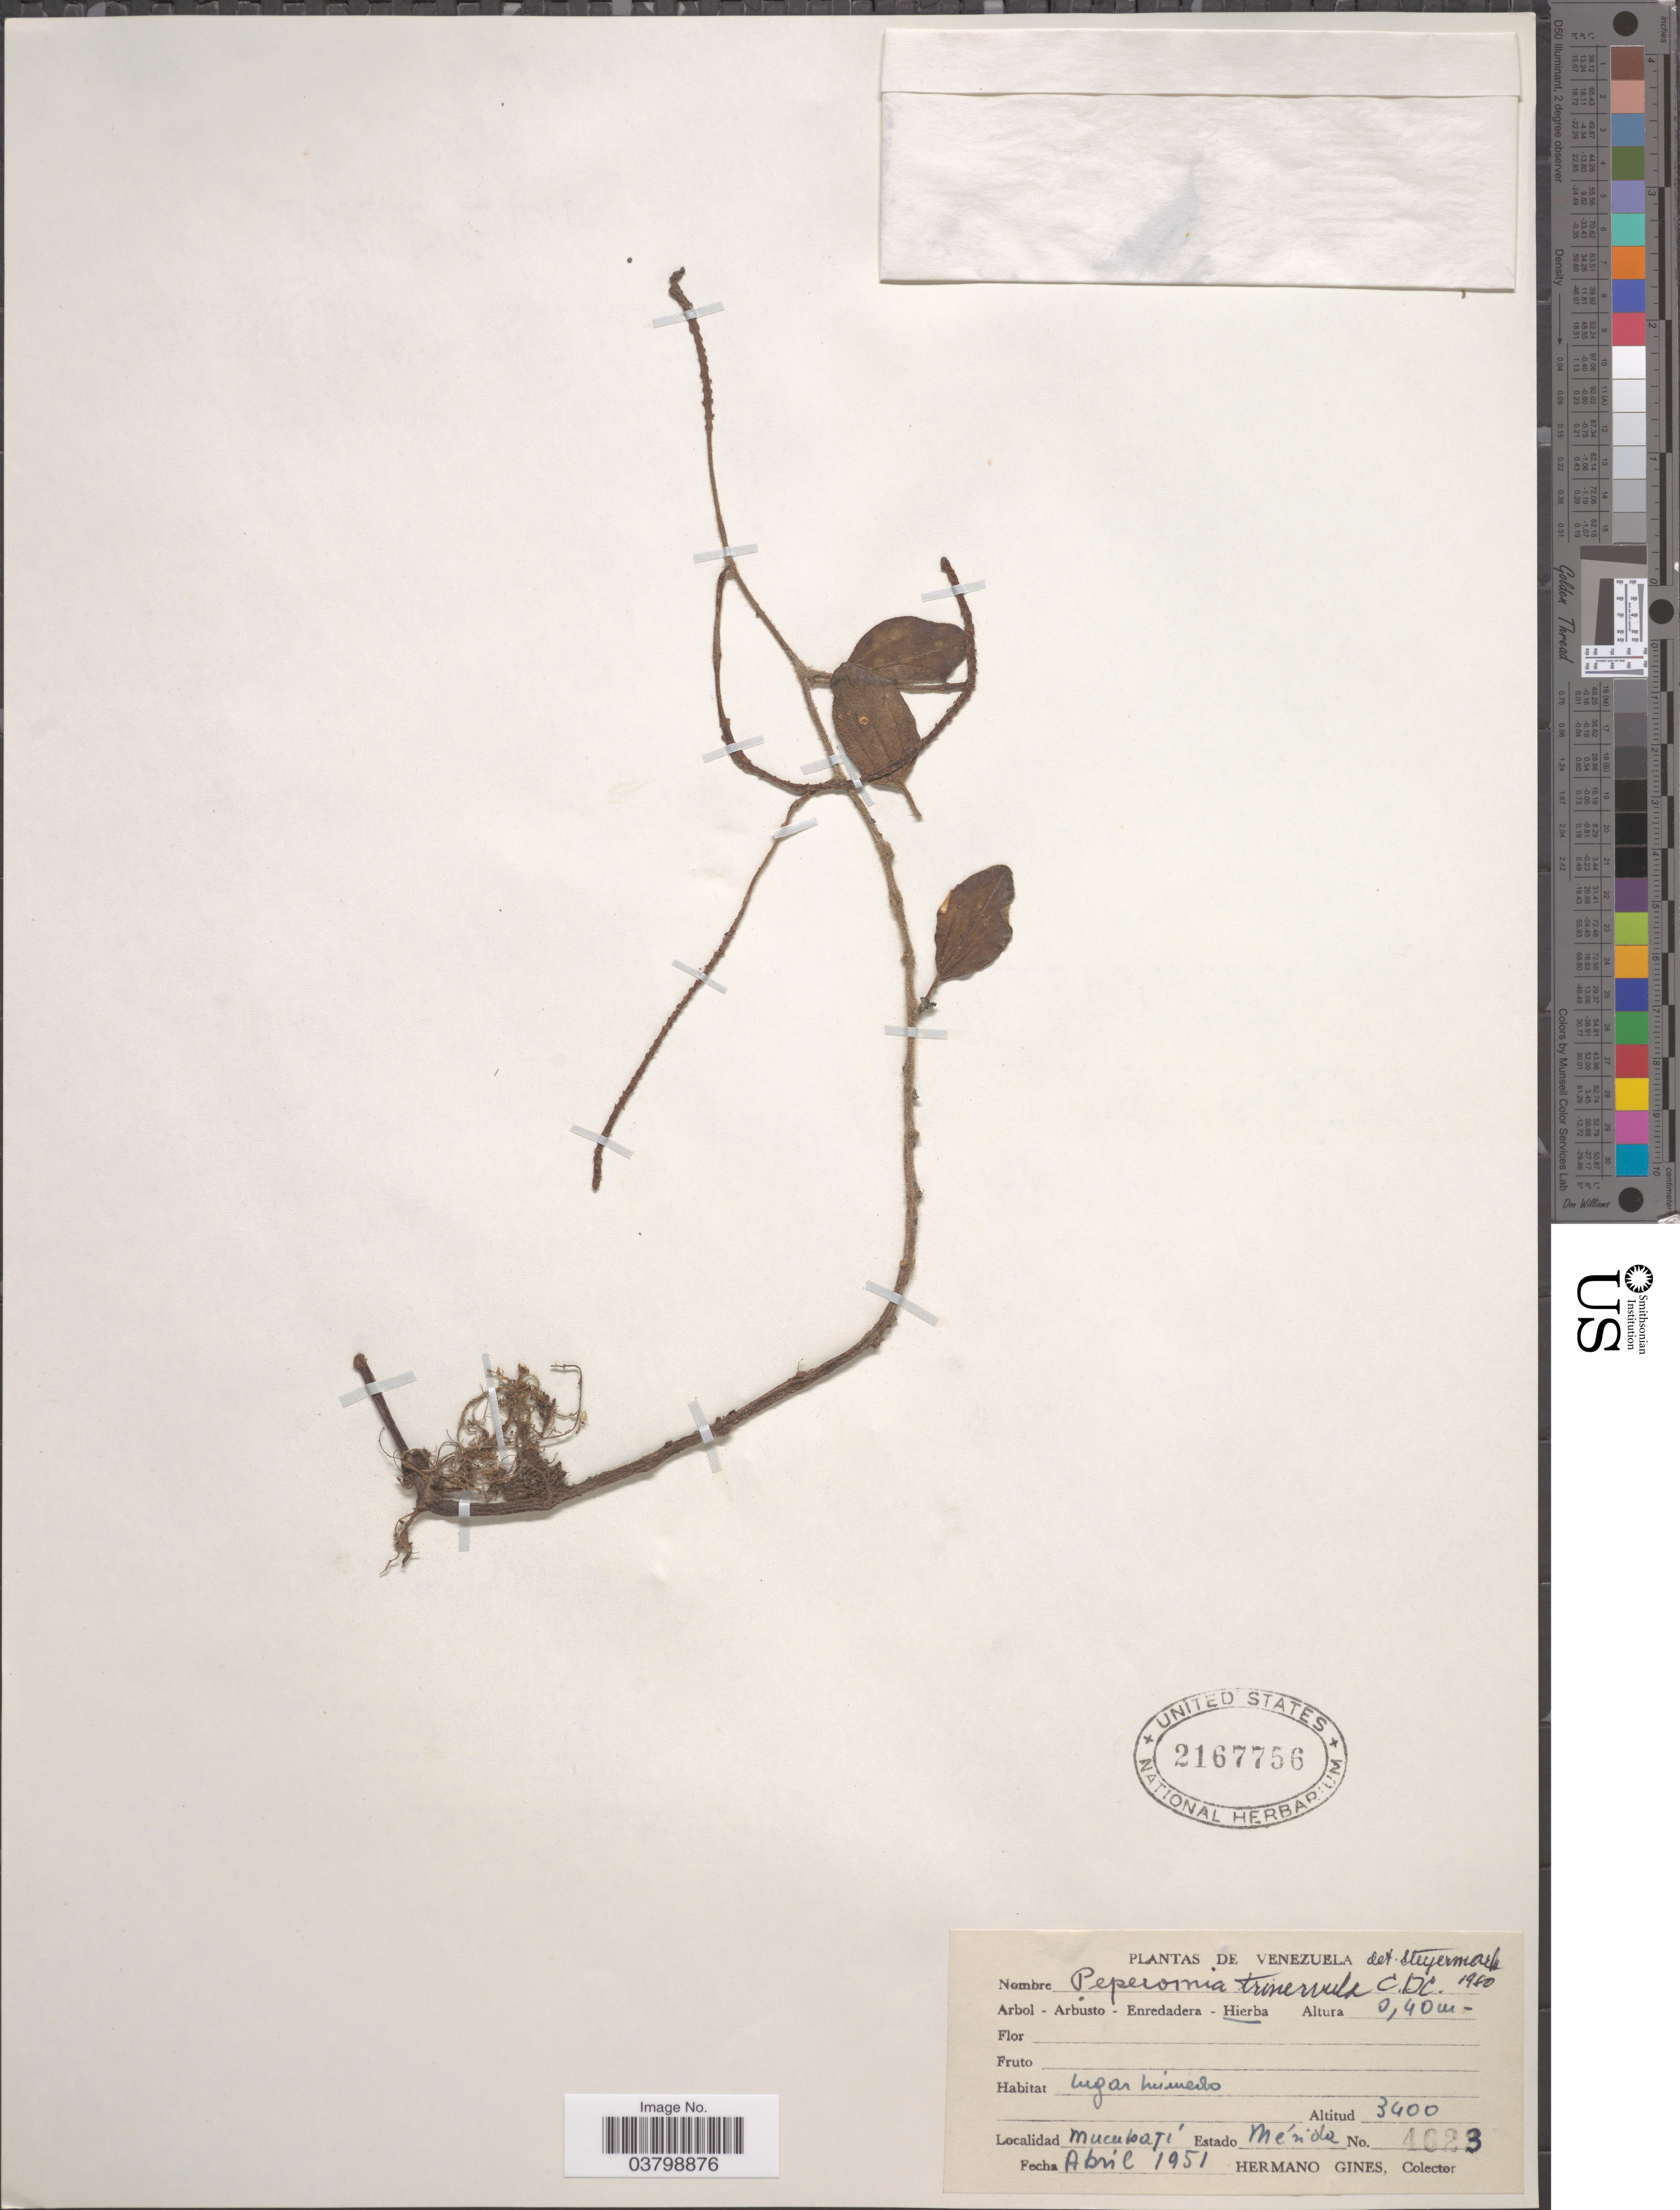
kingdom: Plantae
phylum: Tracheophyta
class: Magnoliopsida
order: Piperales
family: Piperaceae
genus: Peperomia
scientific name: Peperomia trinervula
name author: C. DC.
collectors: Bro. Gines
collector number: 4623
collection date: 1951-04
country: Venezuela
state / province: Merida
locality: Mucubají.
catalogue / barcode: US 2167756